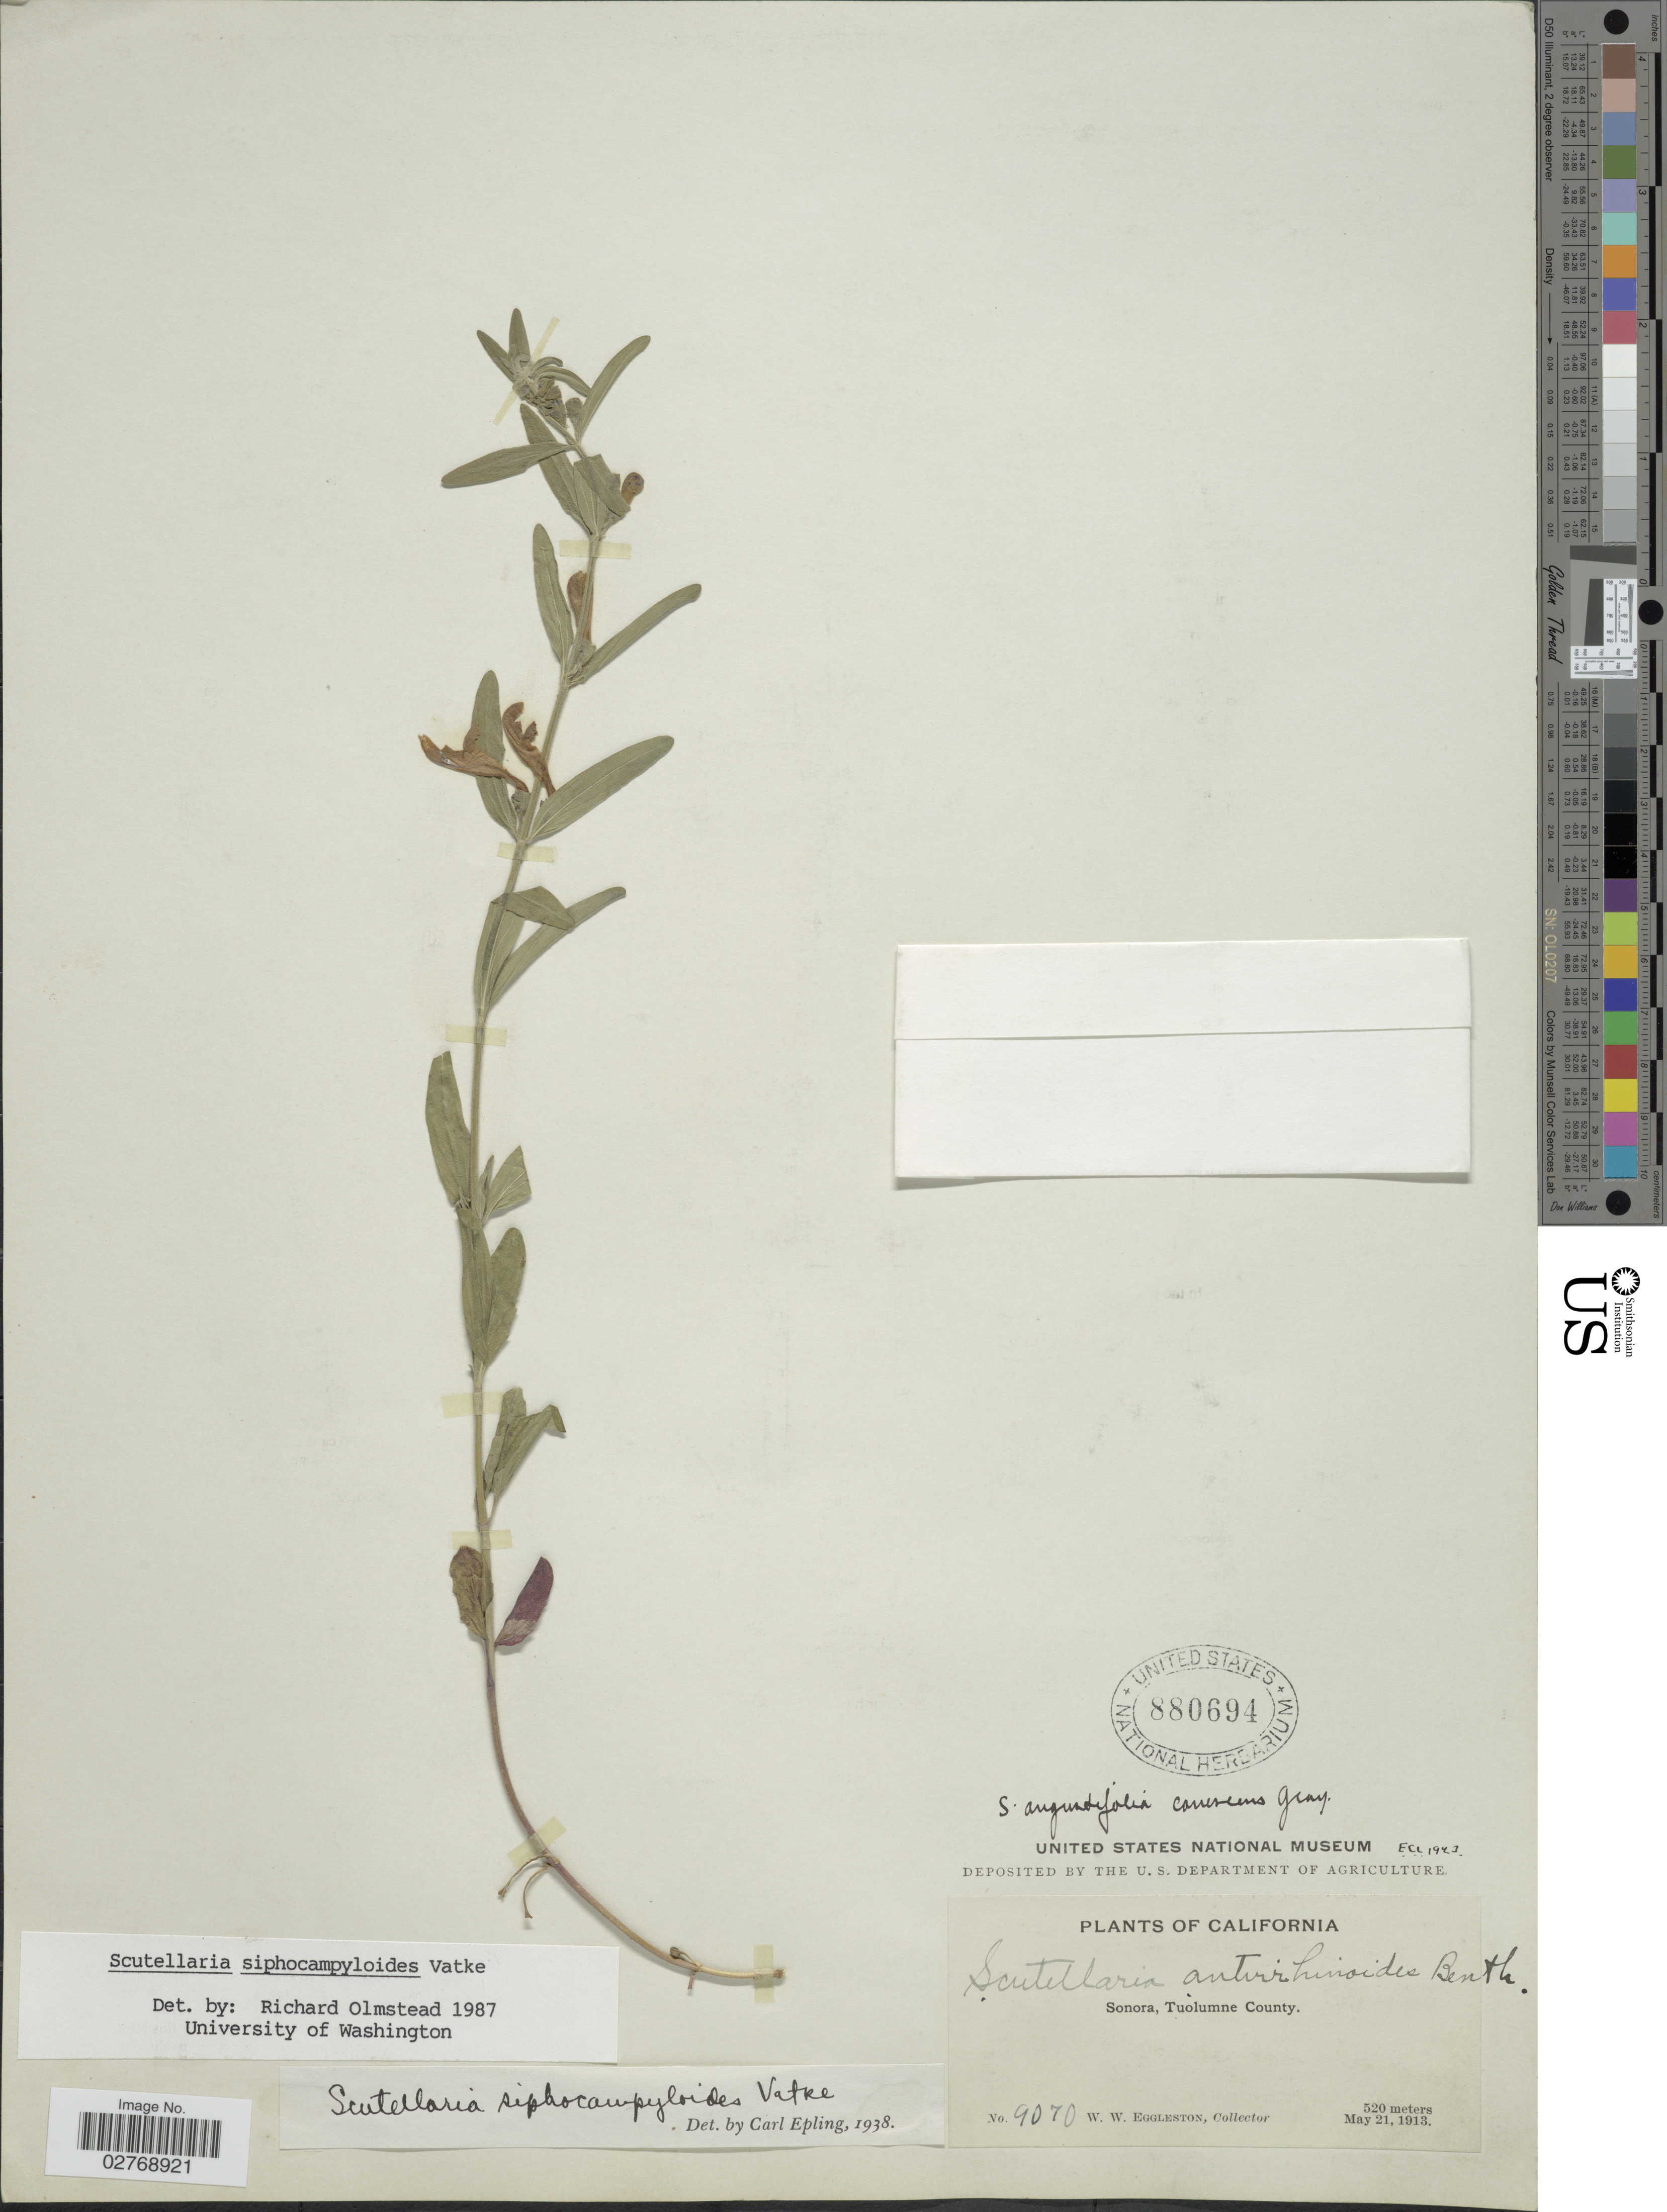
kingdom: Plantae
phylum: Tracheophyta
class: Magnoliopsida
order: Lamiales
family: Lamiaceae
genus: Scutellaria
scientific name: Scutellaria siphocampyloides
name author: Vatke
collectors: W. W. Eggleston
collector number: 9070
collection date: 1913-05-21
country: United States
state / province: California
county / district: Tuolumne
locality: Sonora, Tuolumne County.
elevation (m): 520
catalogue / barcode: US 880694